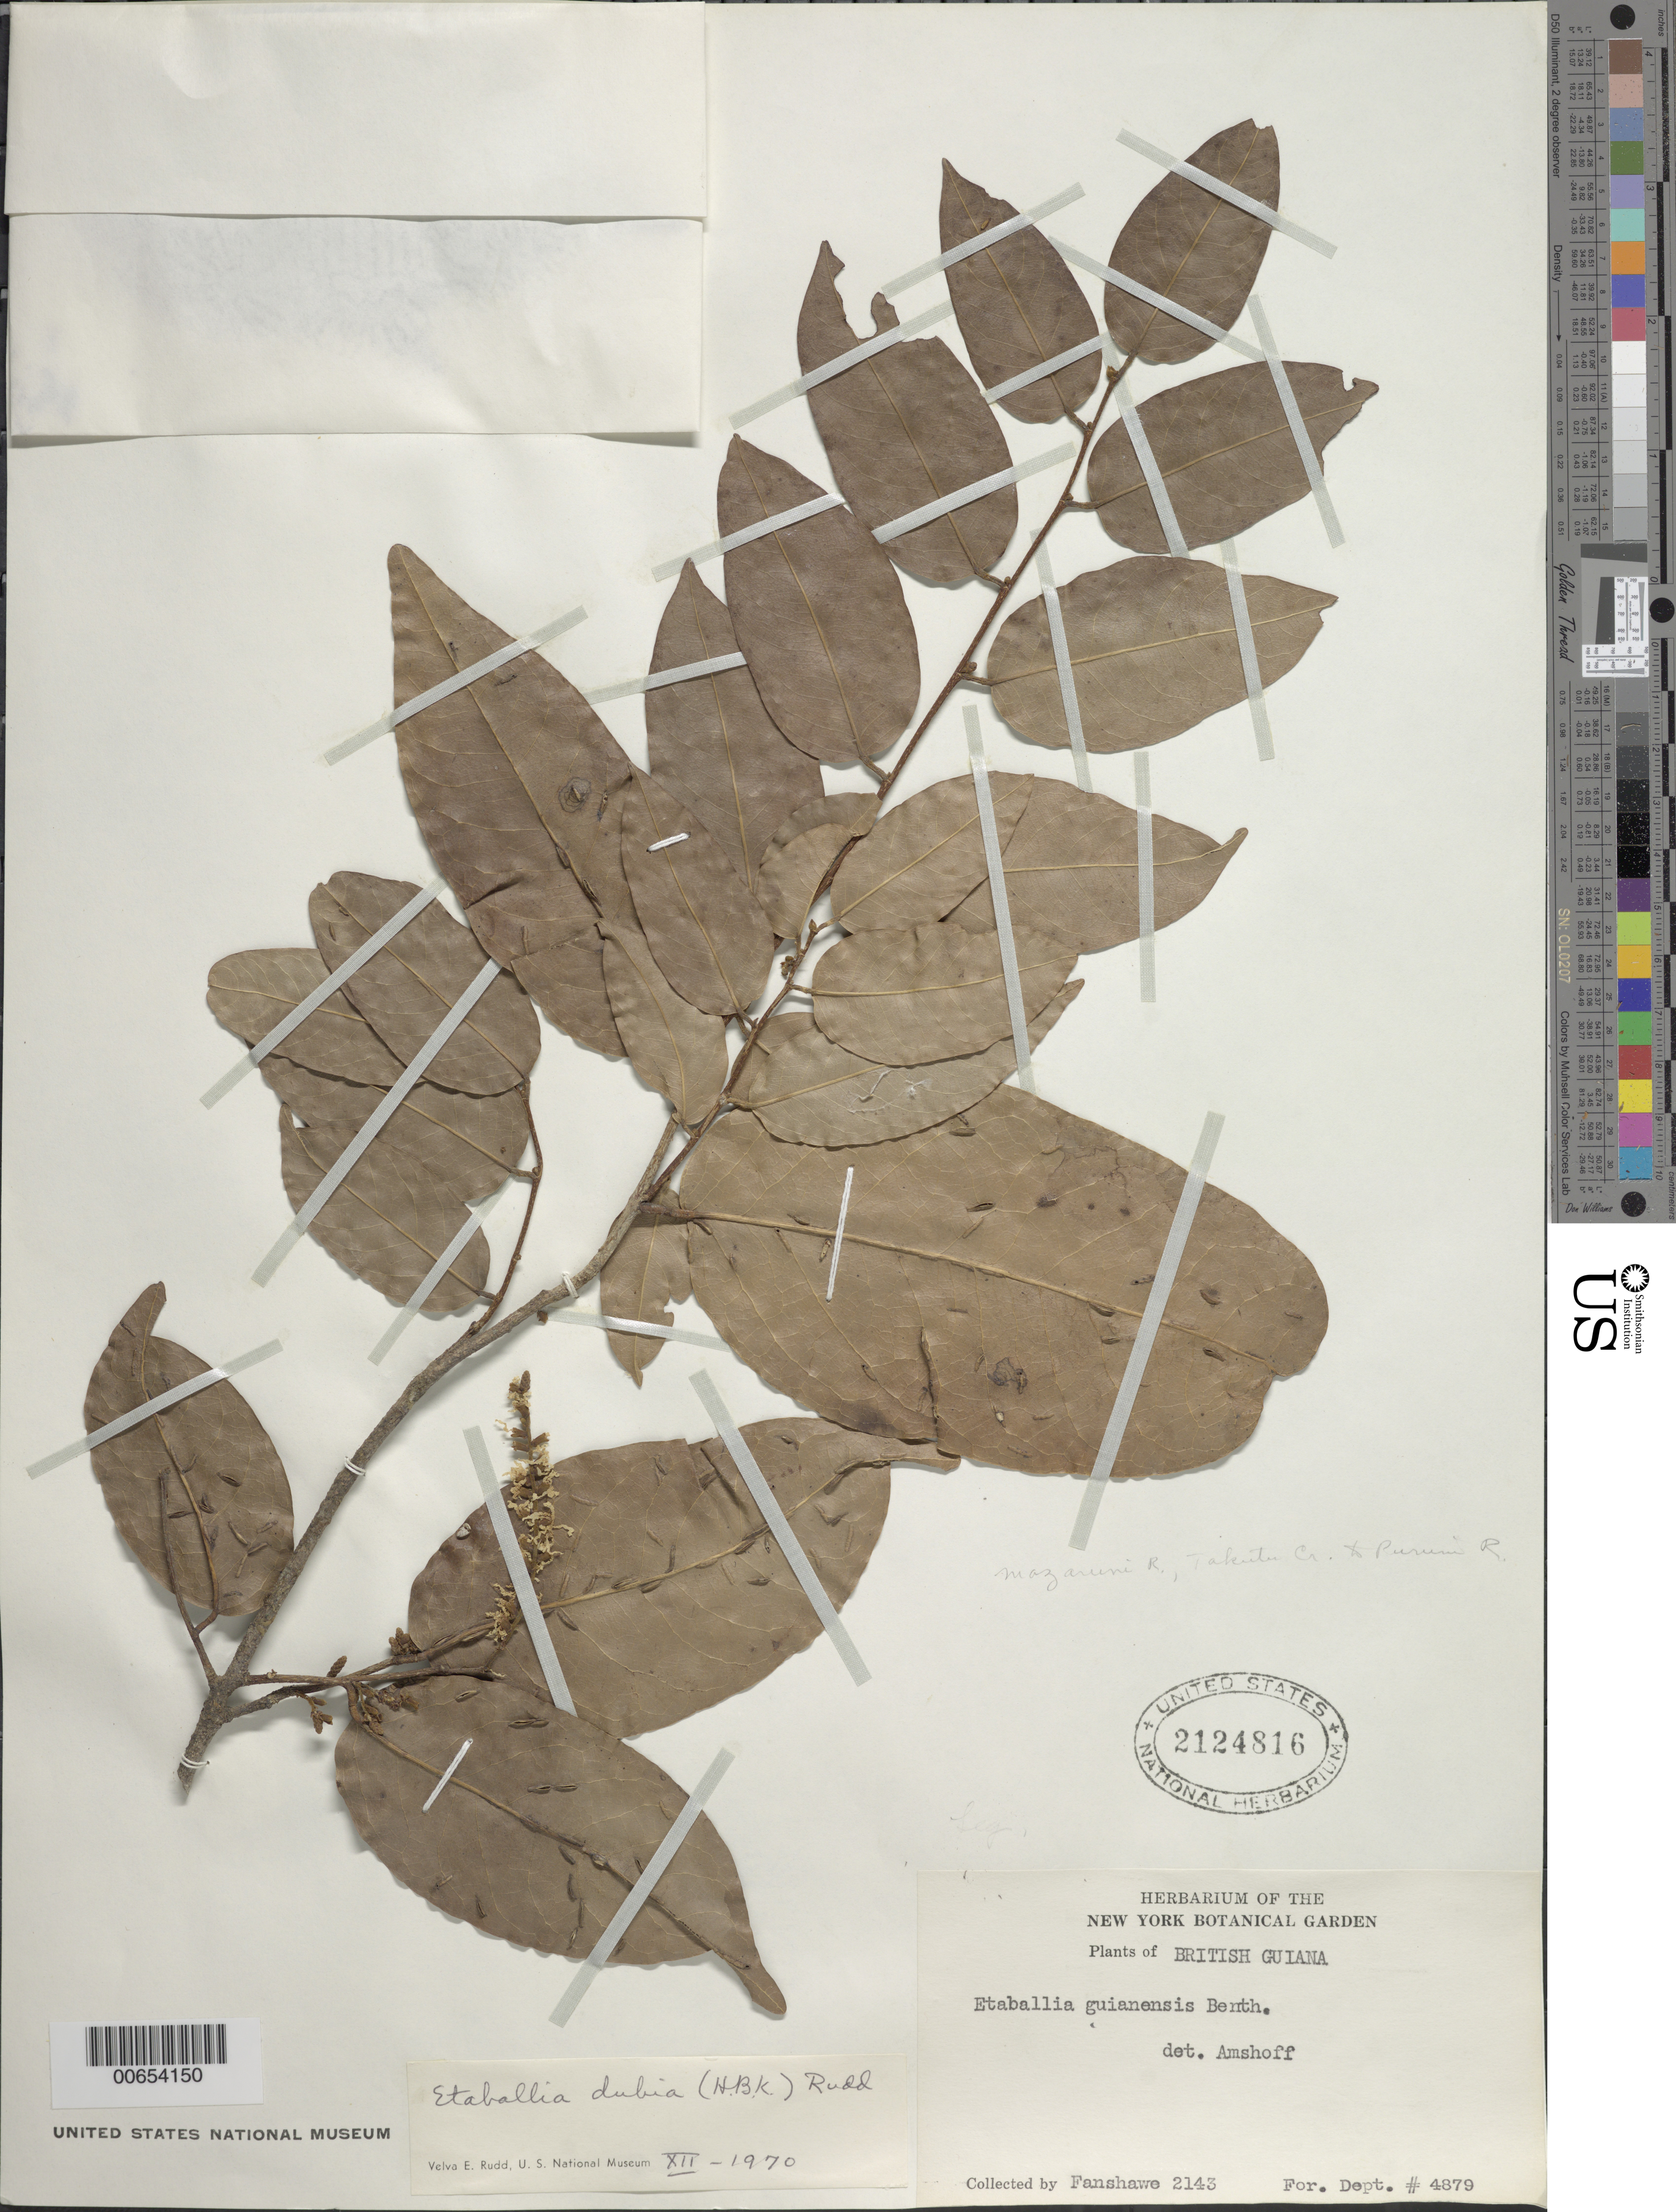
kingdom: Plantae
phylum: Tracheophyta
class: Magnoliopsida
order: Fabales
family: Fabaceae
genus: Pterocarpus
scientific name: Pterocarpus dubius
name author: (Kunth) Spreng.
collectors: D. B. Fanshawe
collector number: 2143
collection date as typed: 1-Dec-44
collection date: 1944-12-01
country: Guyana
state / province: Cuyuni-Mazaruni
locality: Takutu Creek to Puruni River, Mazaruni River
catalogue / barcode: US 2124816